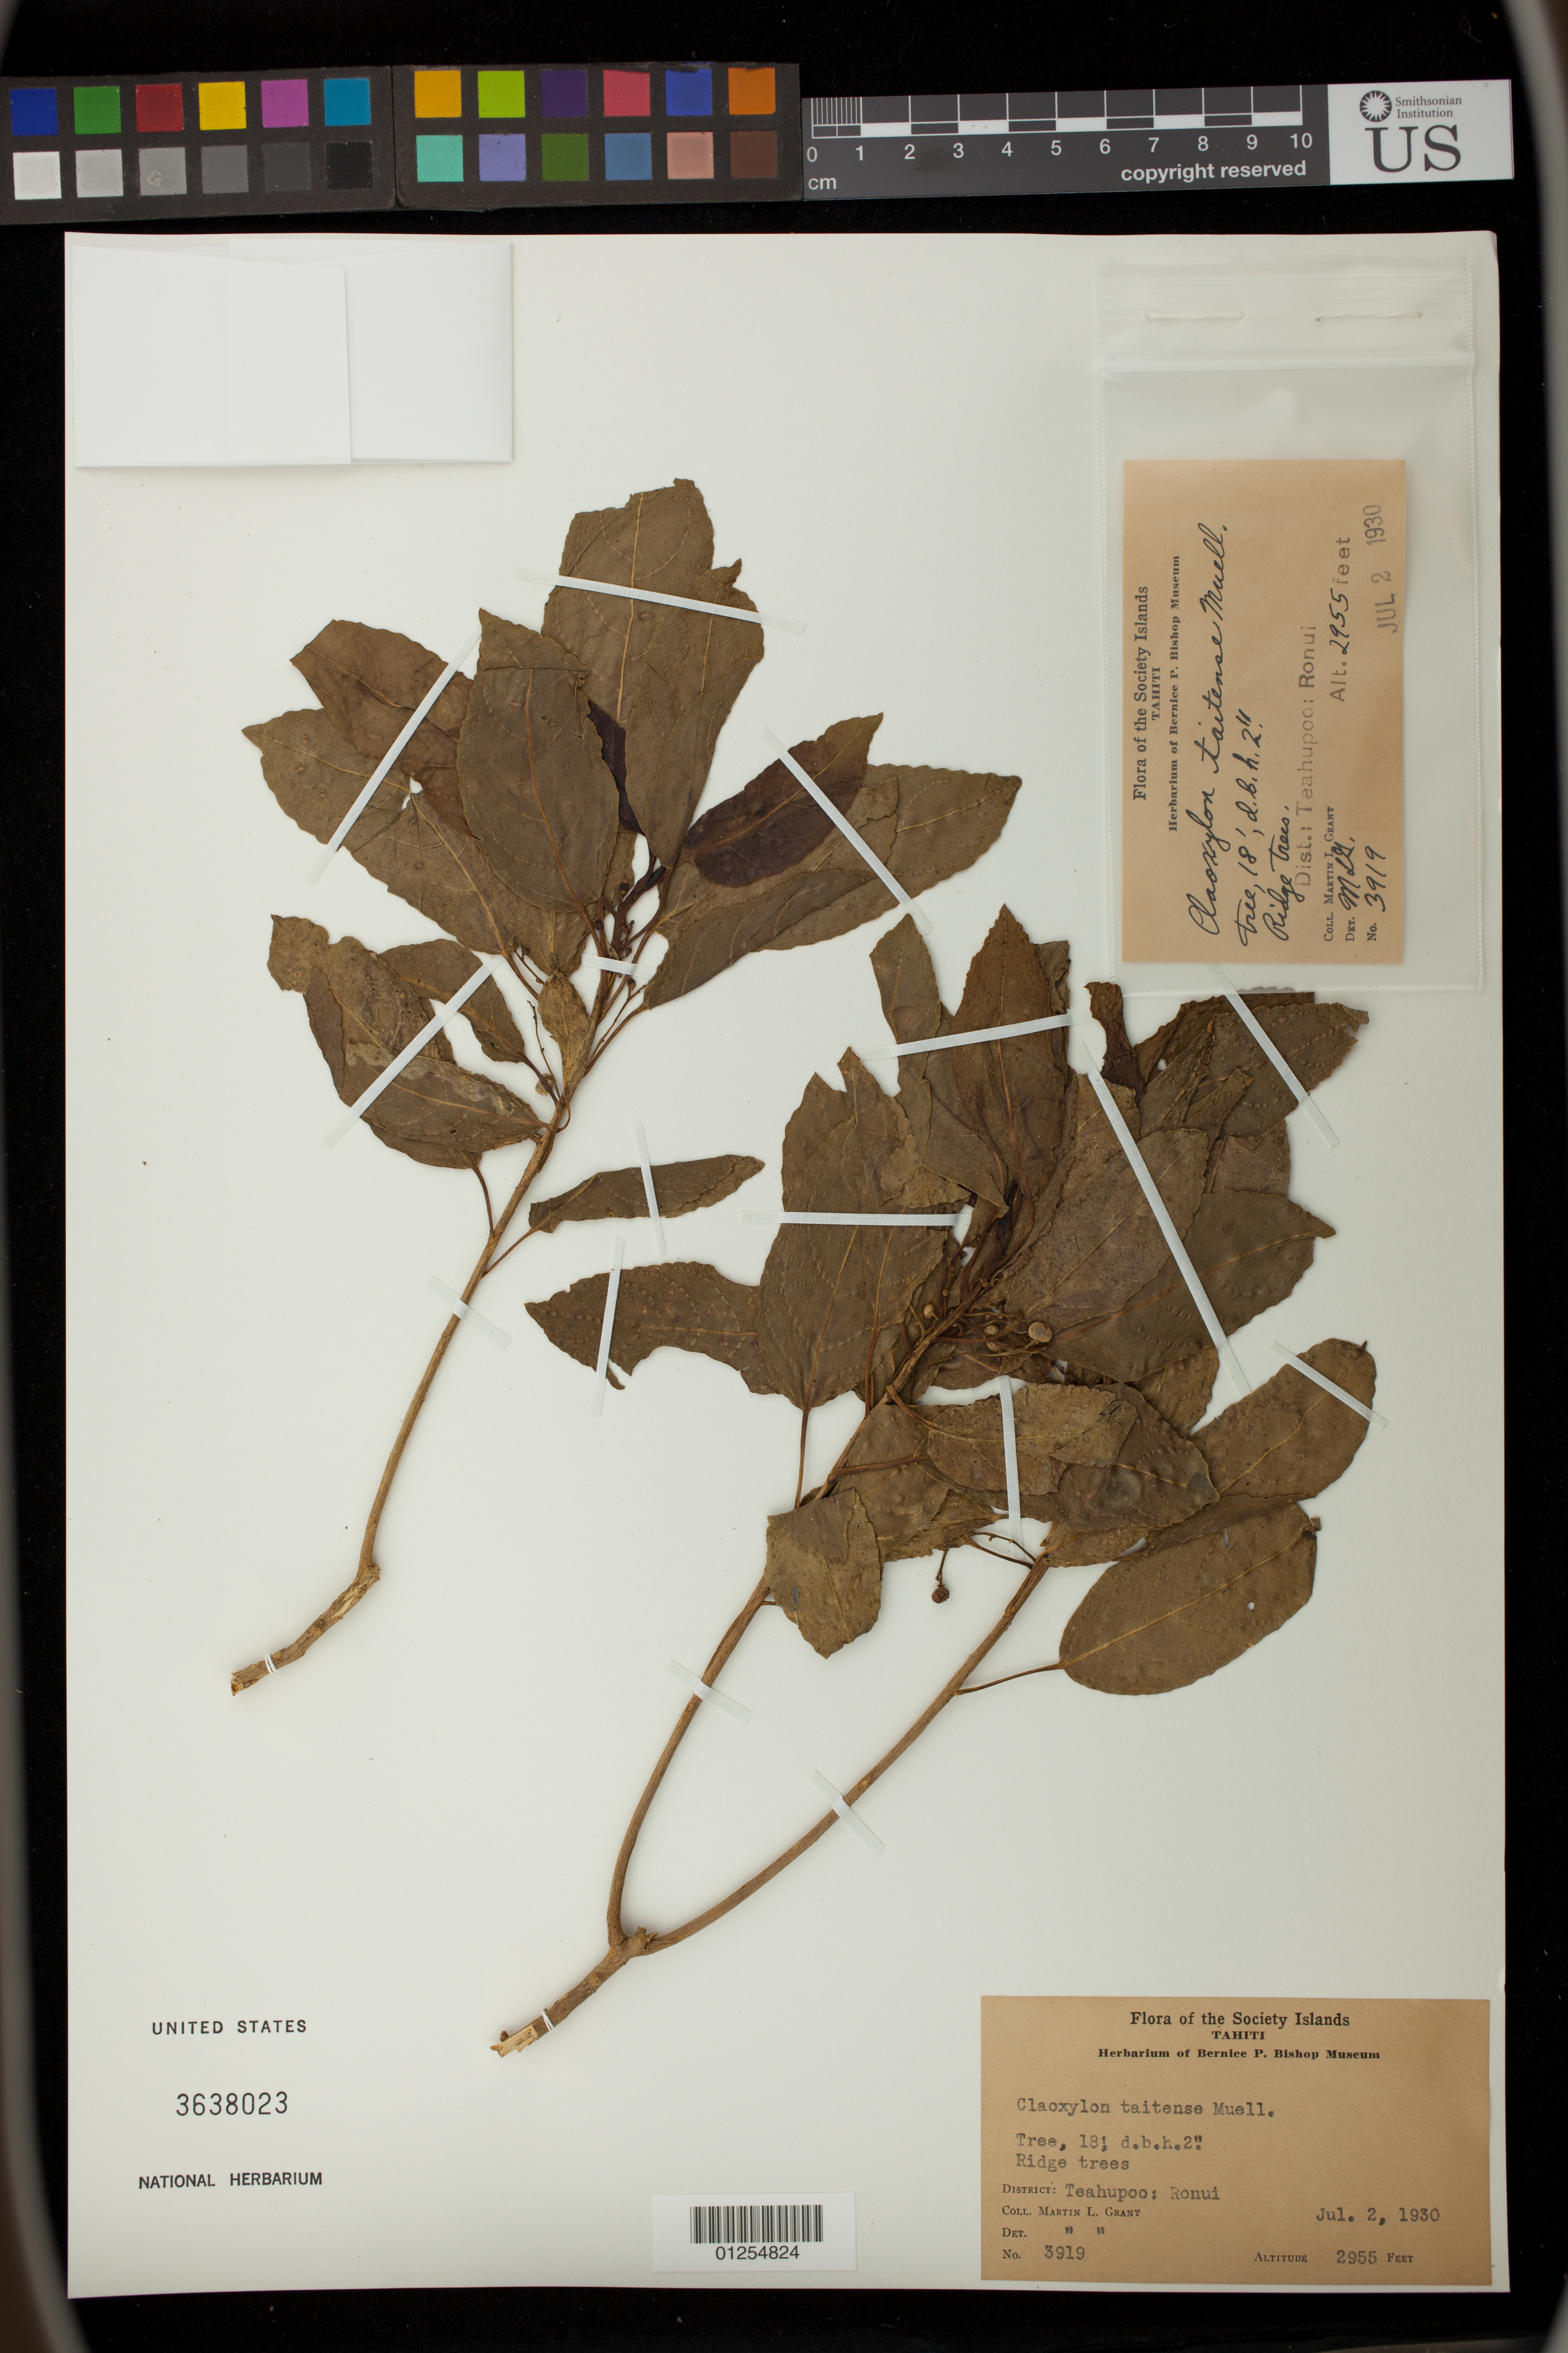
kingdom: Plantae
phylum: Tracheophyta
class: Magnoliopsida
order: Malpighiales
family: Euphorbiaceae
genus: Claoxylon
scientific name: Claoxylon taitense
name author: Müll. Arg.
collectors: M. L. Grant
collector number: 3919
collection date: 1930-07-02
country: French Polynesia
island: Tahiti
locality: District: Teahupoo: Ronui, Tahiti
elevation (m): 901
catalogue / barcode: US 3638023